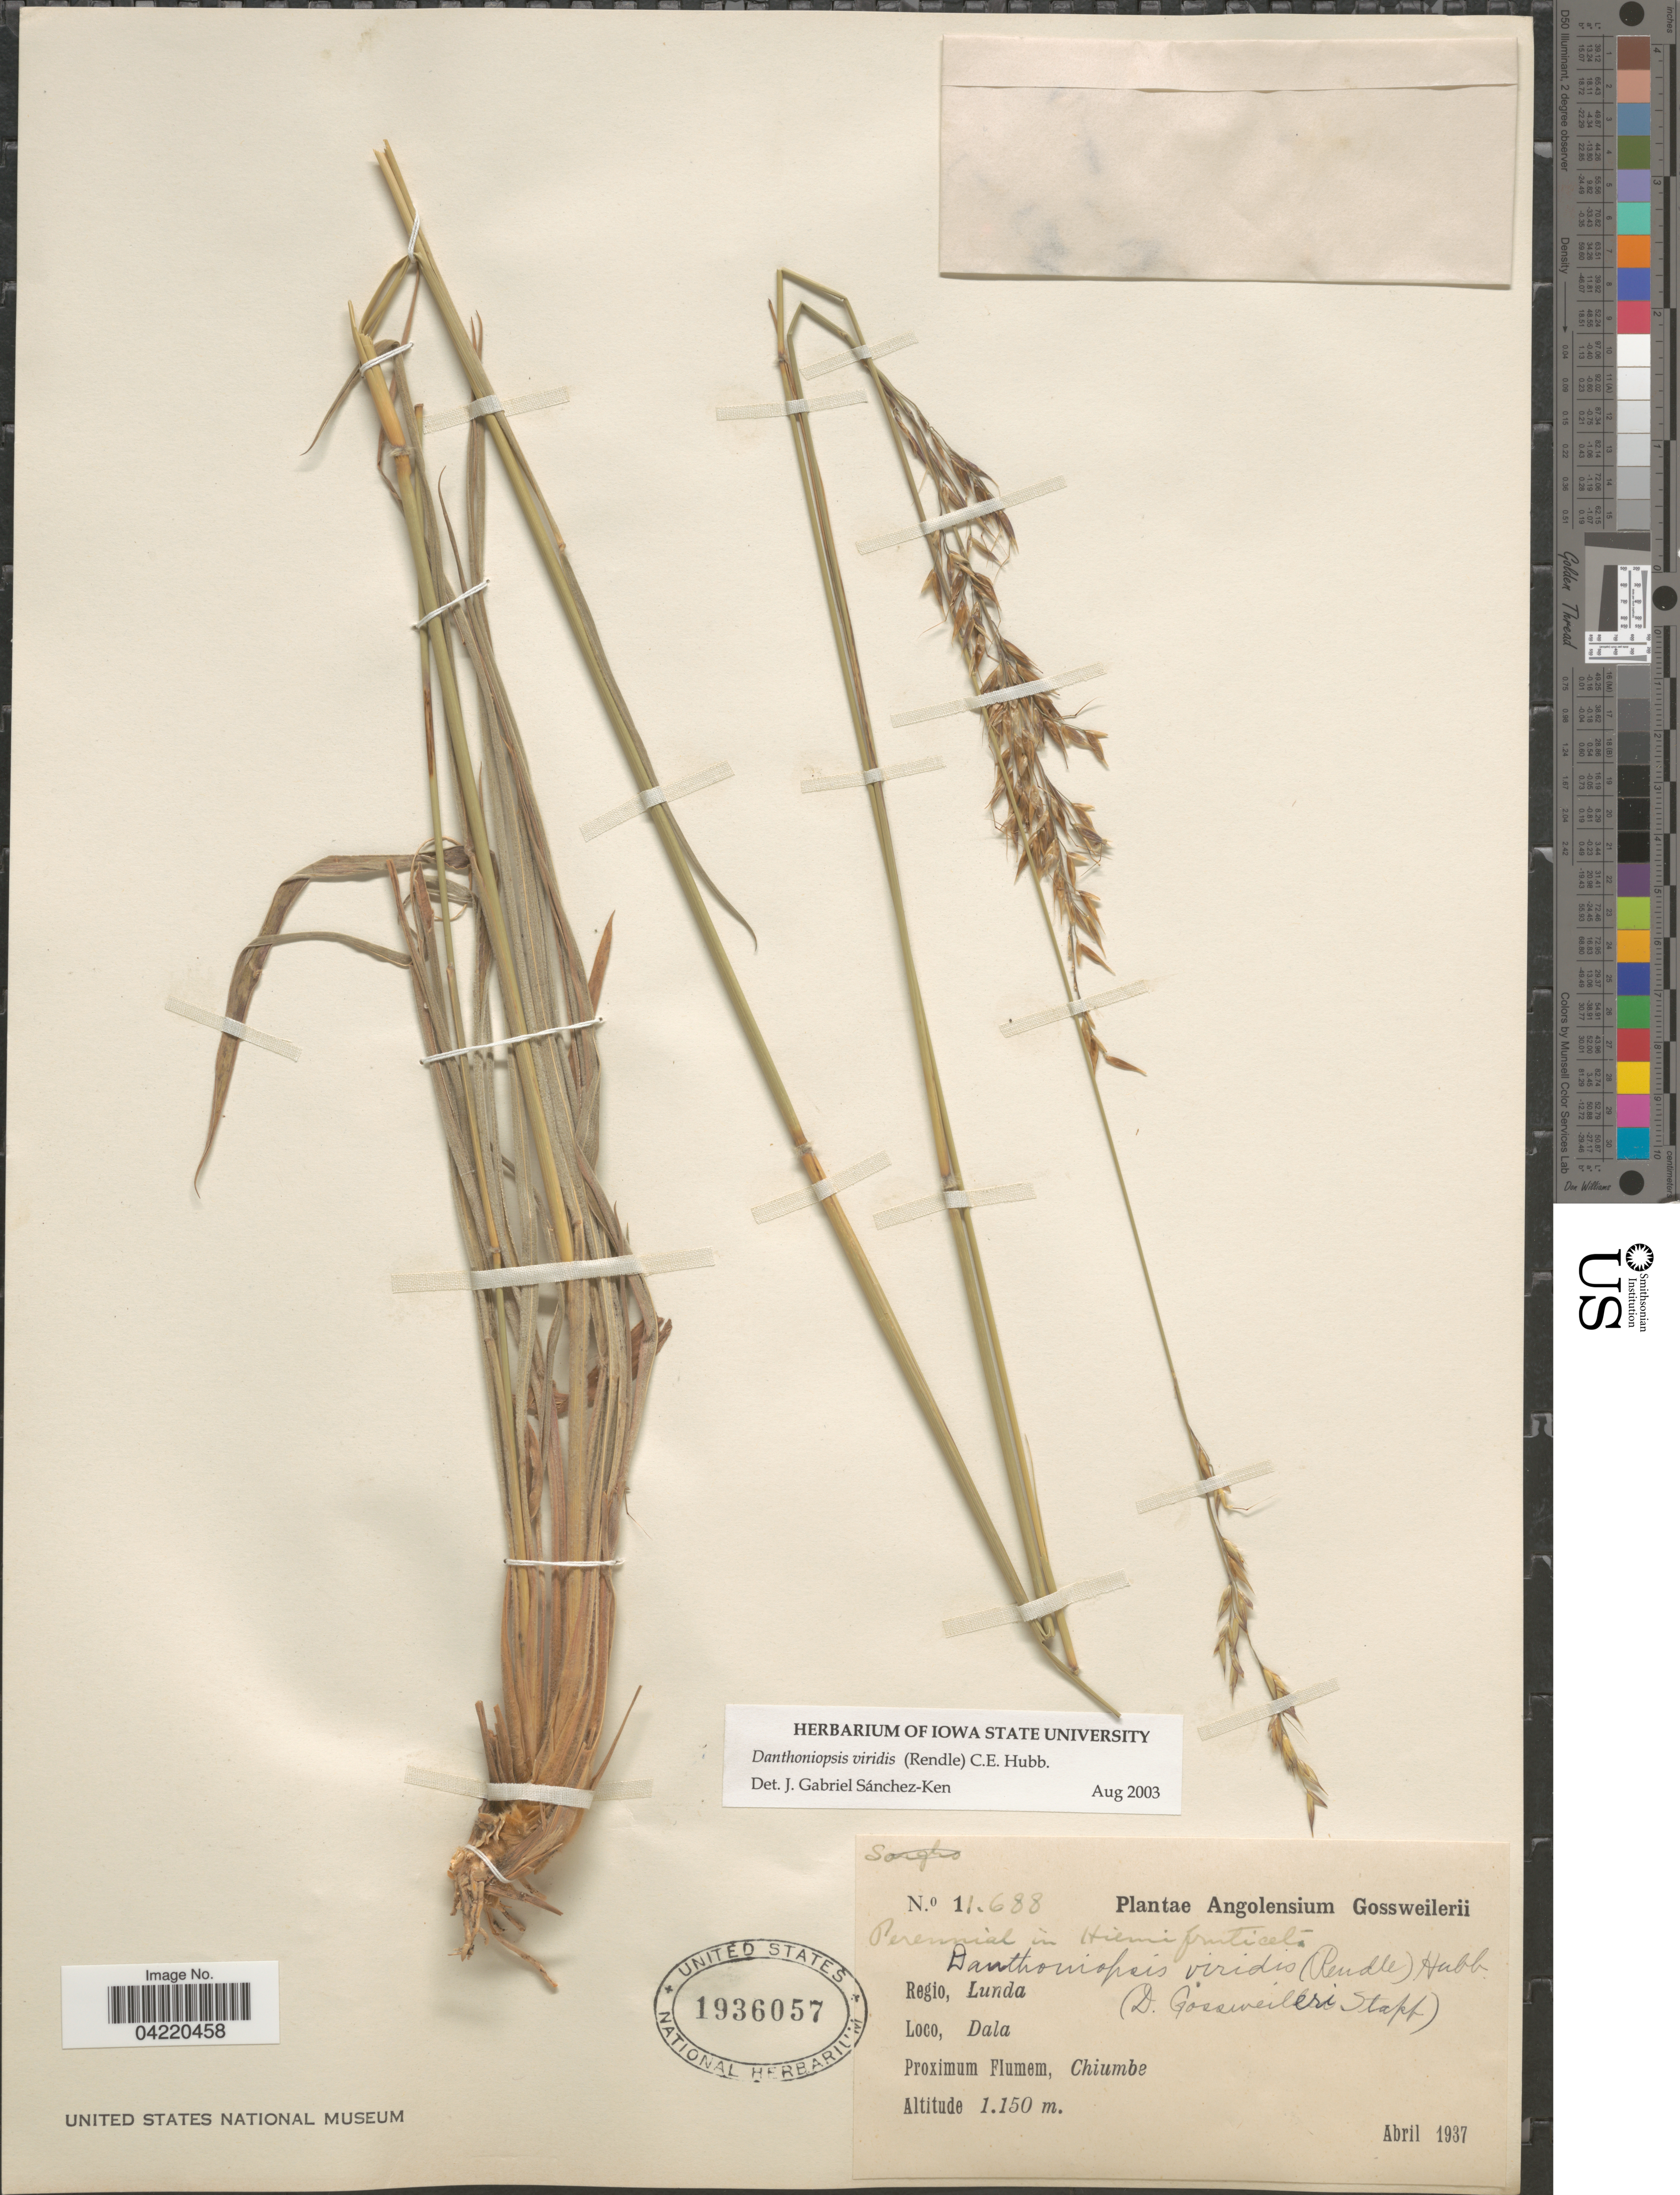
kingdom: Plantae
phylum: Tracheophyta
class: Liliopsida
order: Poales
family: Poaceae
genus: Danthoniopsis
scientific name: Danthoniopsis viridis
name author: (Rendle) C. E. Hubb.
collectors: -. Gossweiler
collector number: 11688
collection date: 1937-04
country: Angola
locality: Regio, Lunda. Dala. Proximum Flumem, Chiumbe.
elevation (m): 1150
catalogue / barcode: US 1936057